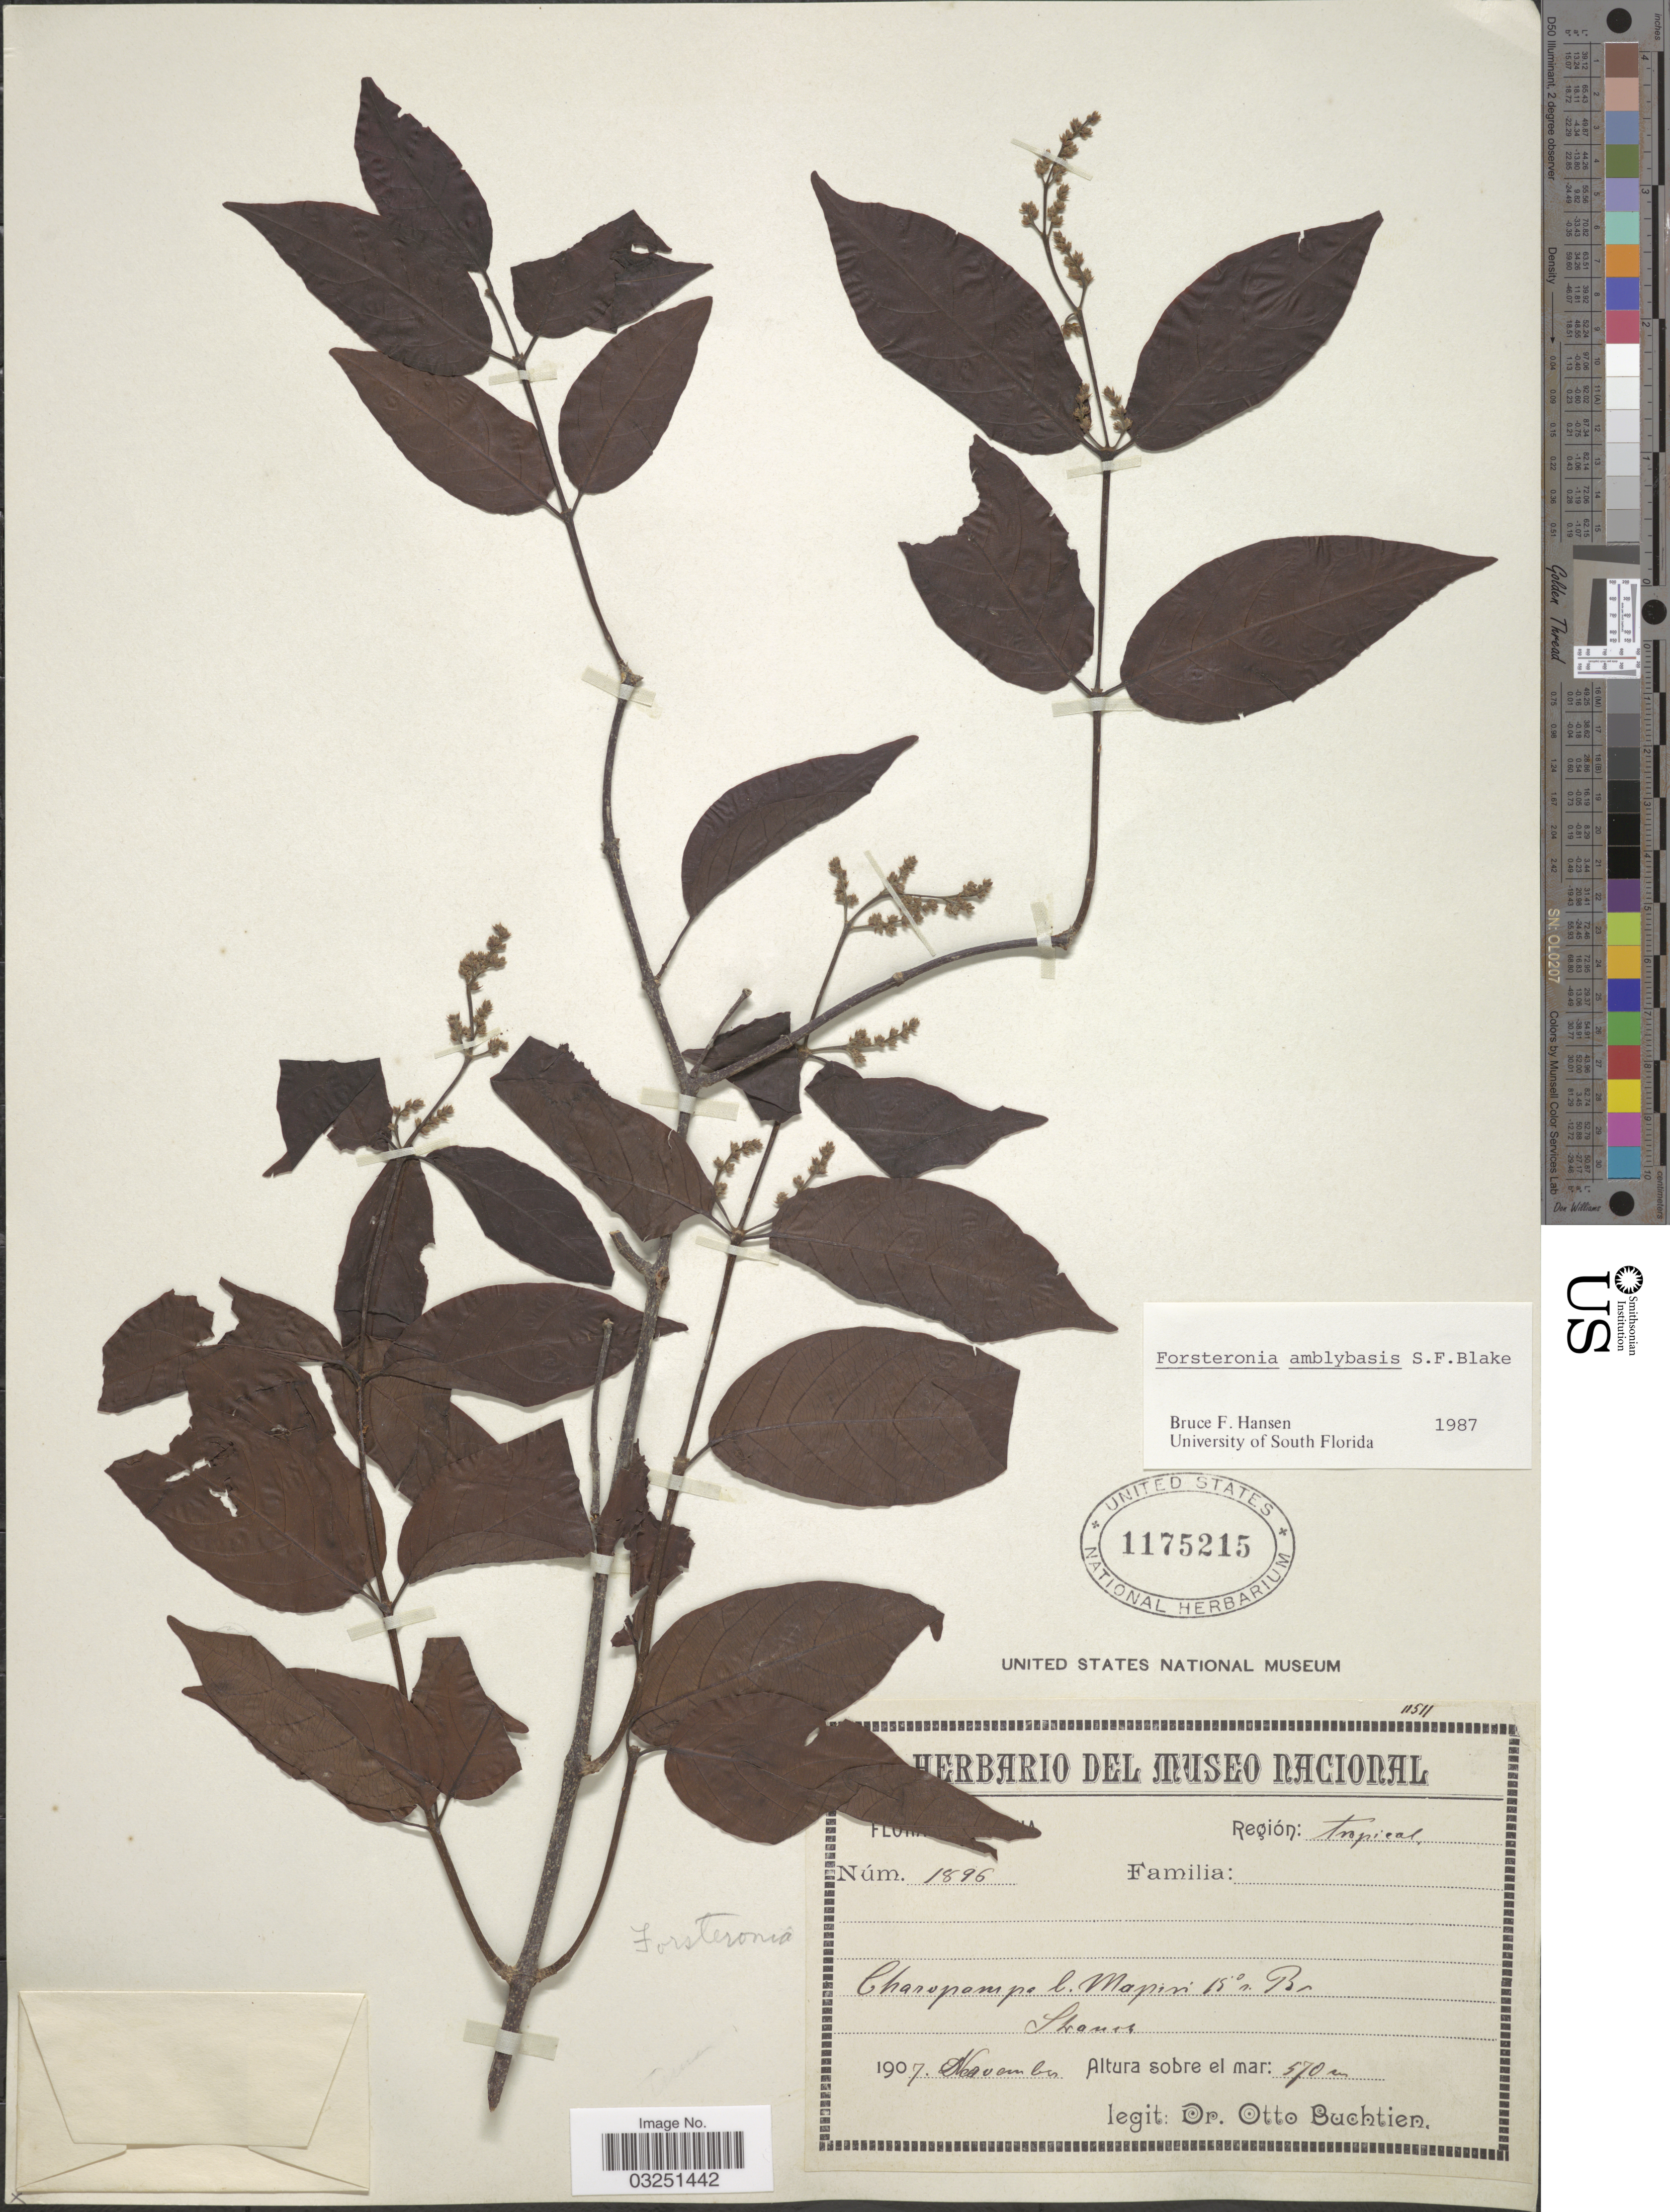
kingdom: Plantae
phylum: Tracheophyta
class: Magnoliopsida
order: Gentianales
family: Apocynaceae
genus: Forsteronia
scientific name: Forsteronia amblybasis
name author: S.F. Blake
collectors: O. Buchtien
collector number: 1896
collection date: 1907-11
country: Bolivia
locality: Región: tropical. Charopompe b. Mapiri 15° r. Br.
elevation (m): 570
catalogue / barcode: US 1175215